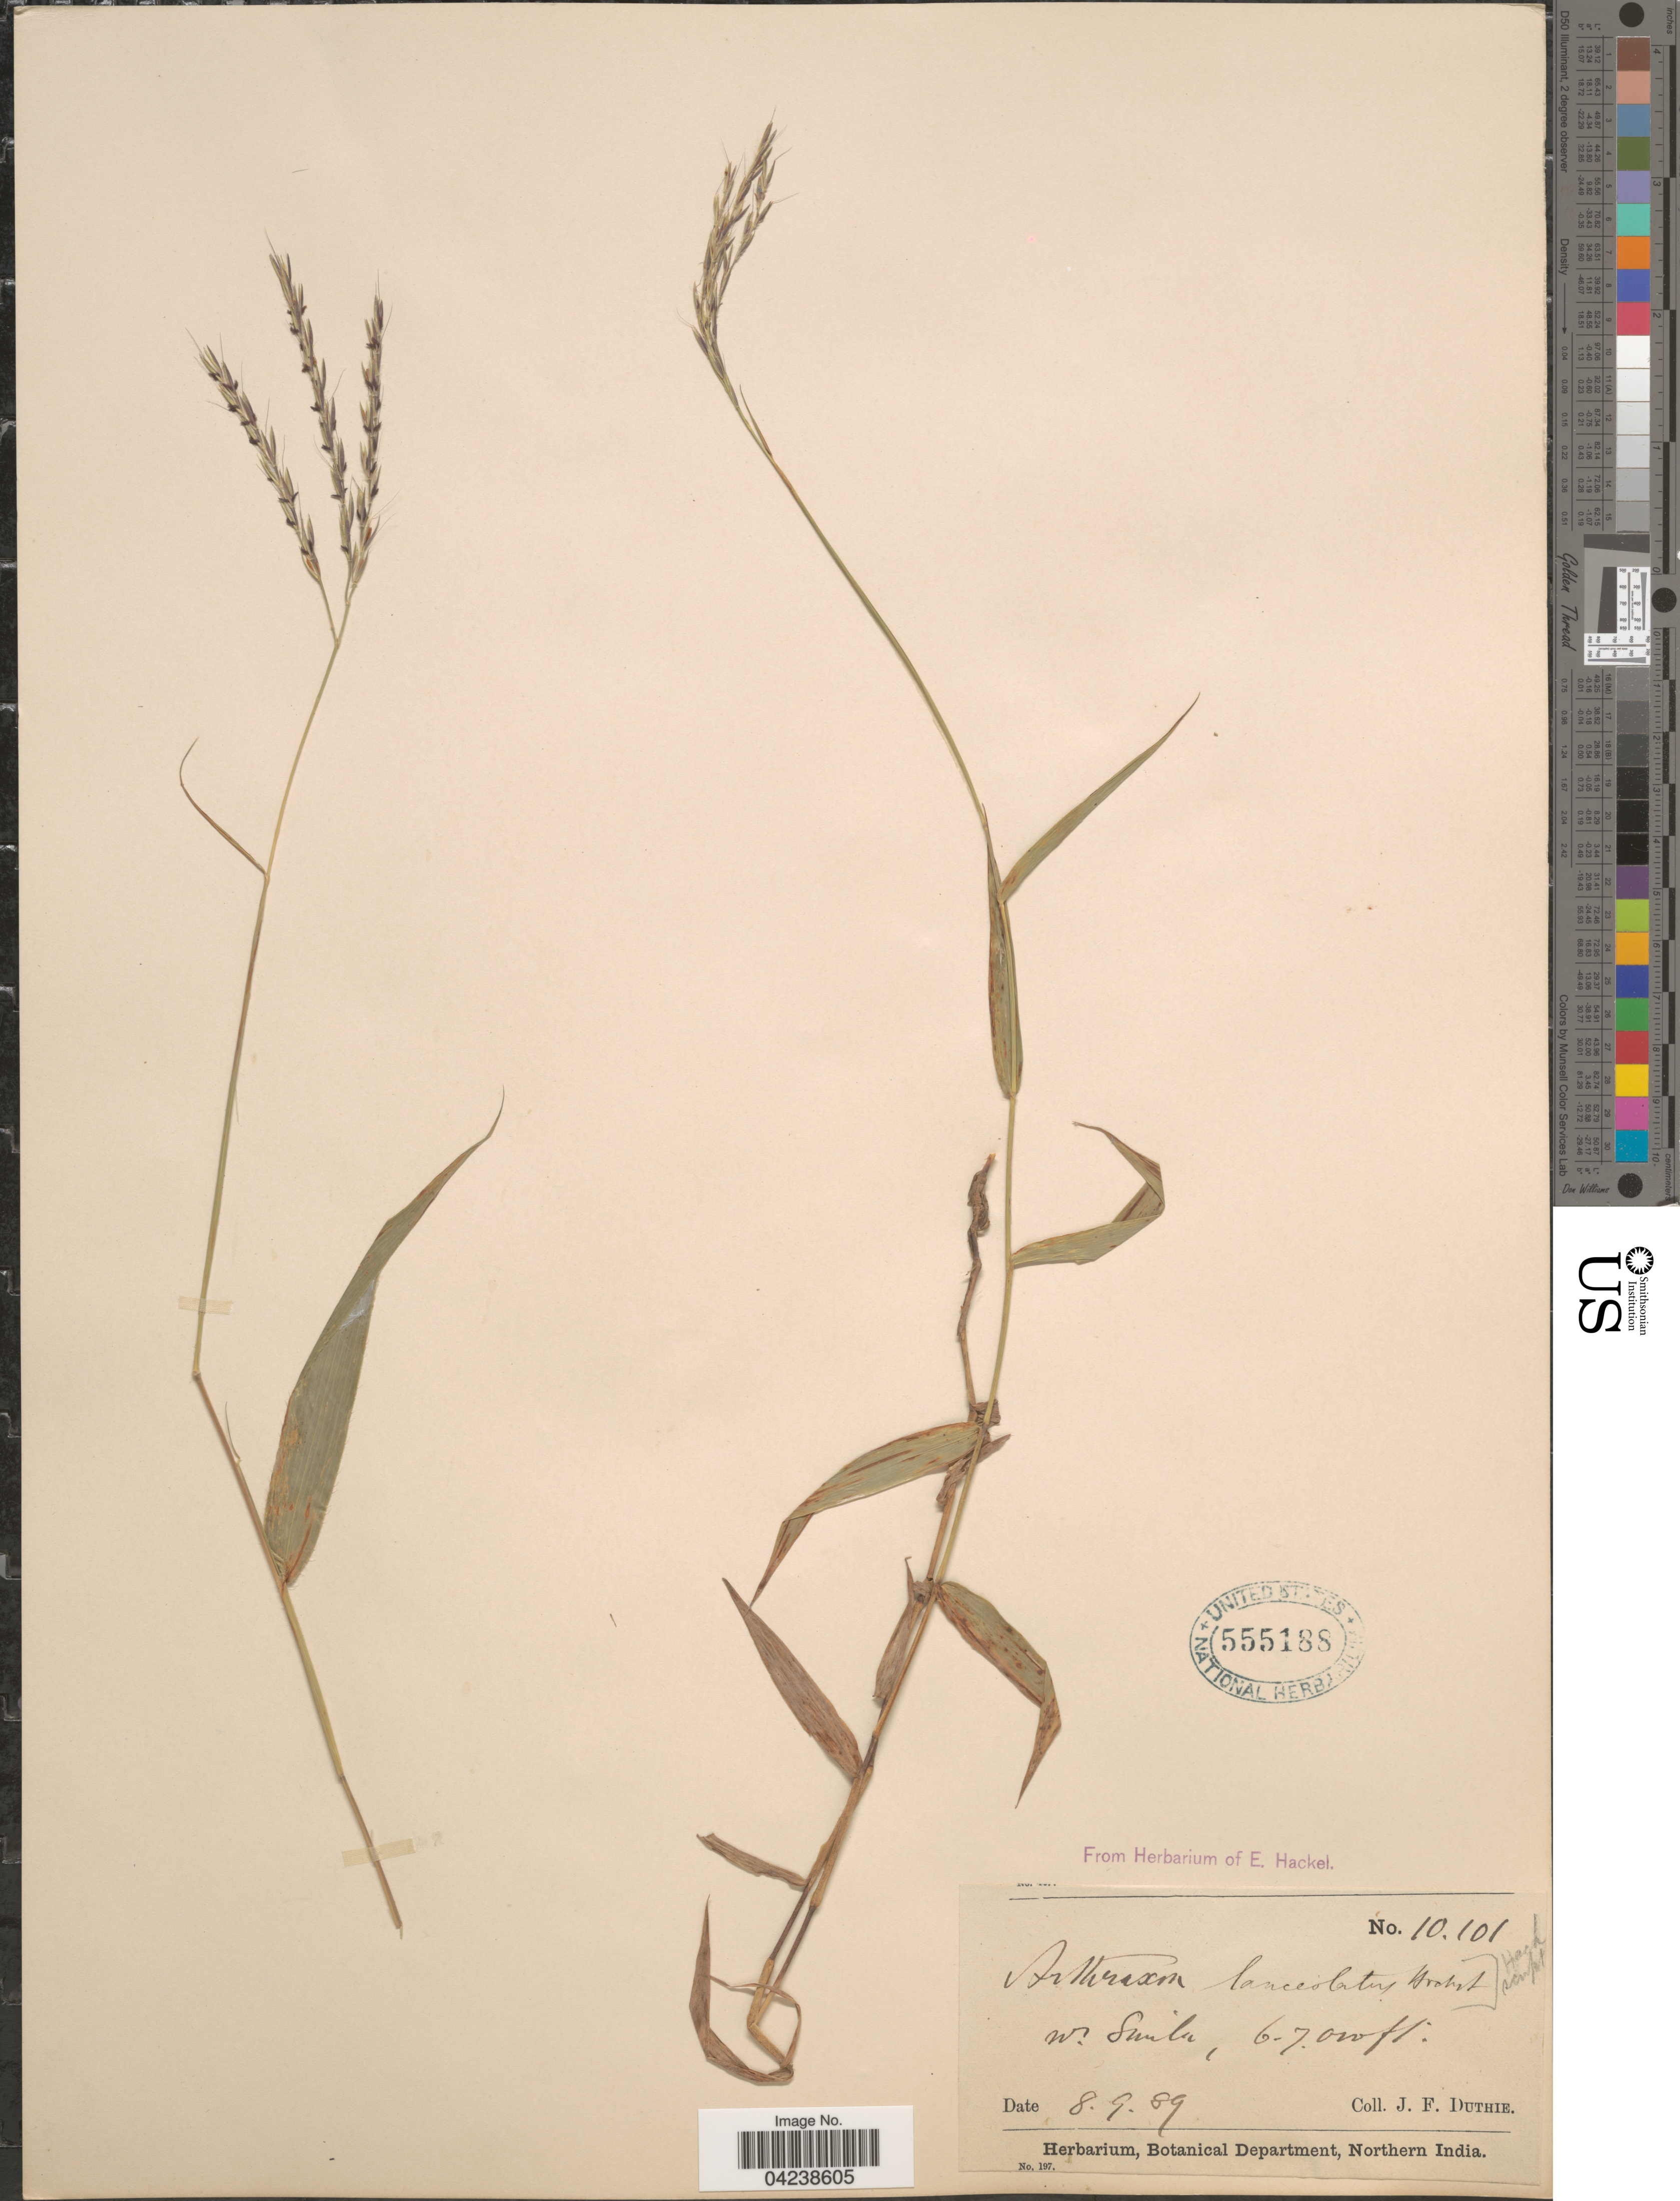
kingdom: Plantae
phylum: Tracheophyta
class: Liliopsida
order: Poales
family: Poaceae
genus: Arthraxon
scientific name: Arthraxon lanceolatus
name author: (Roxb.) Hochst.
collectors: J. F. Duthie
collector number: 10101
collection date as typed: Transcribed d/m/y: 8/9/89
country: India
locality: Nr [interpreted] Simla.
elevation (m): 1829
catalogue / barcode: US 555188